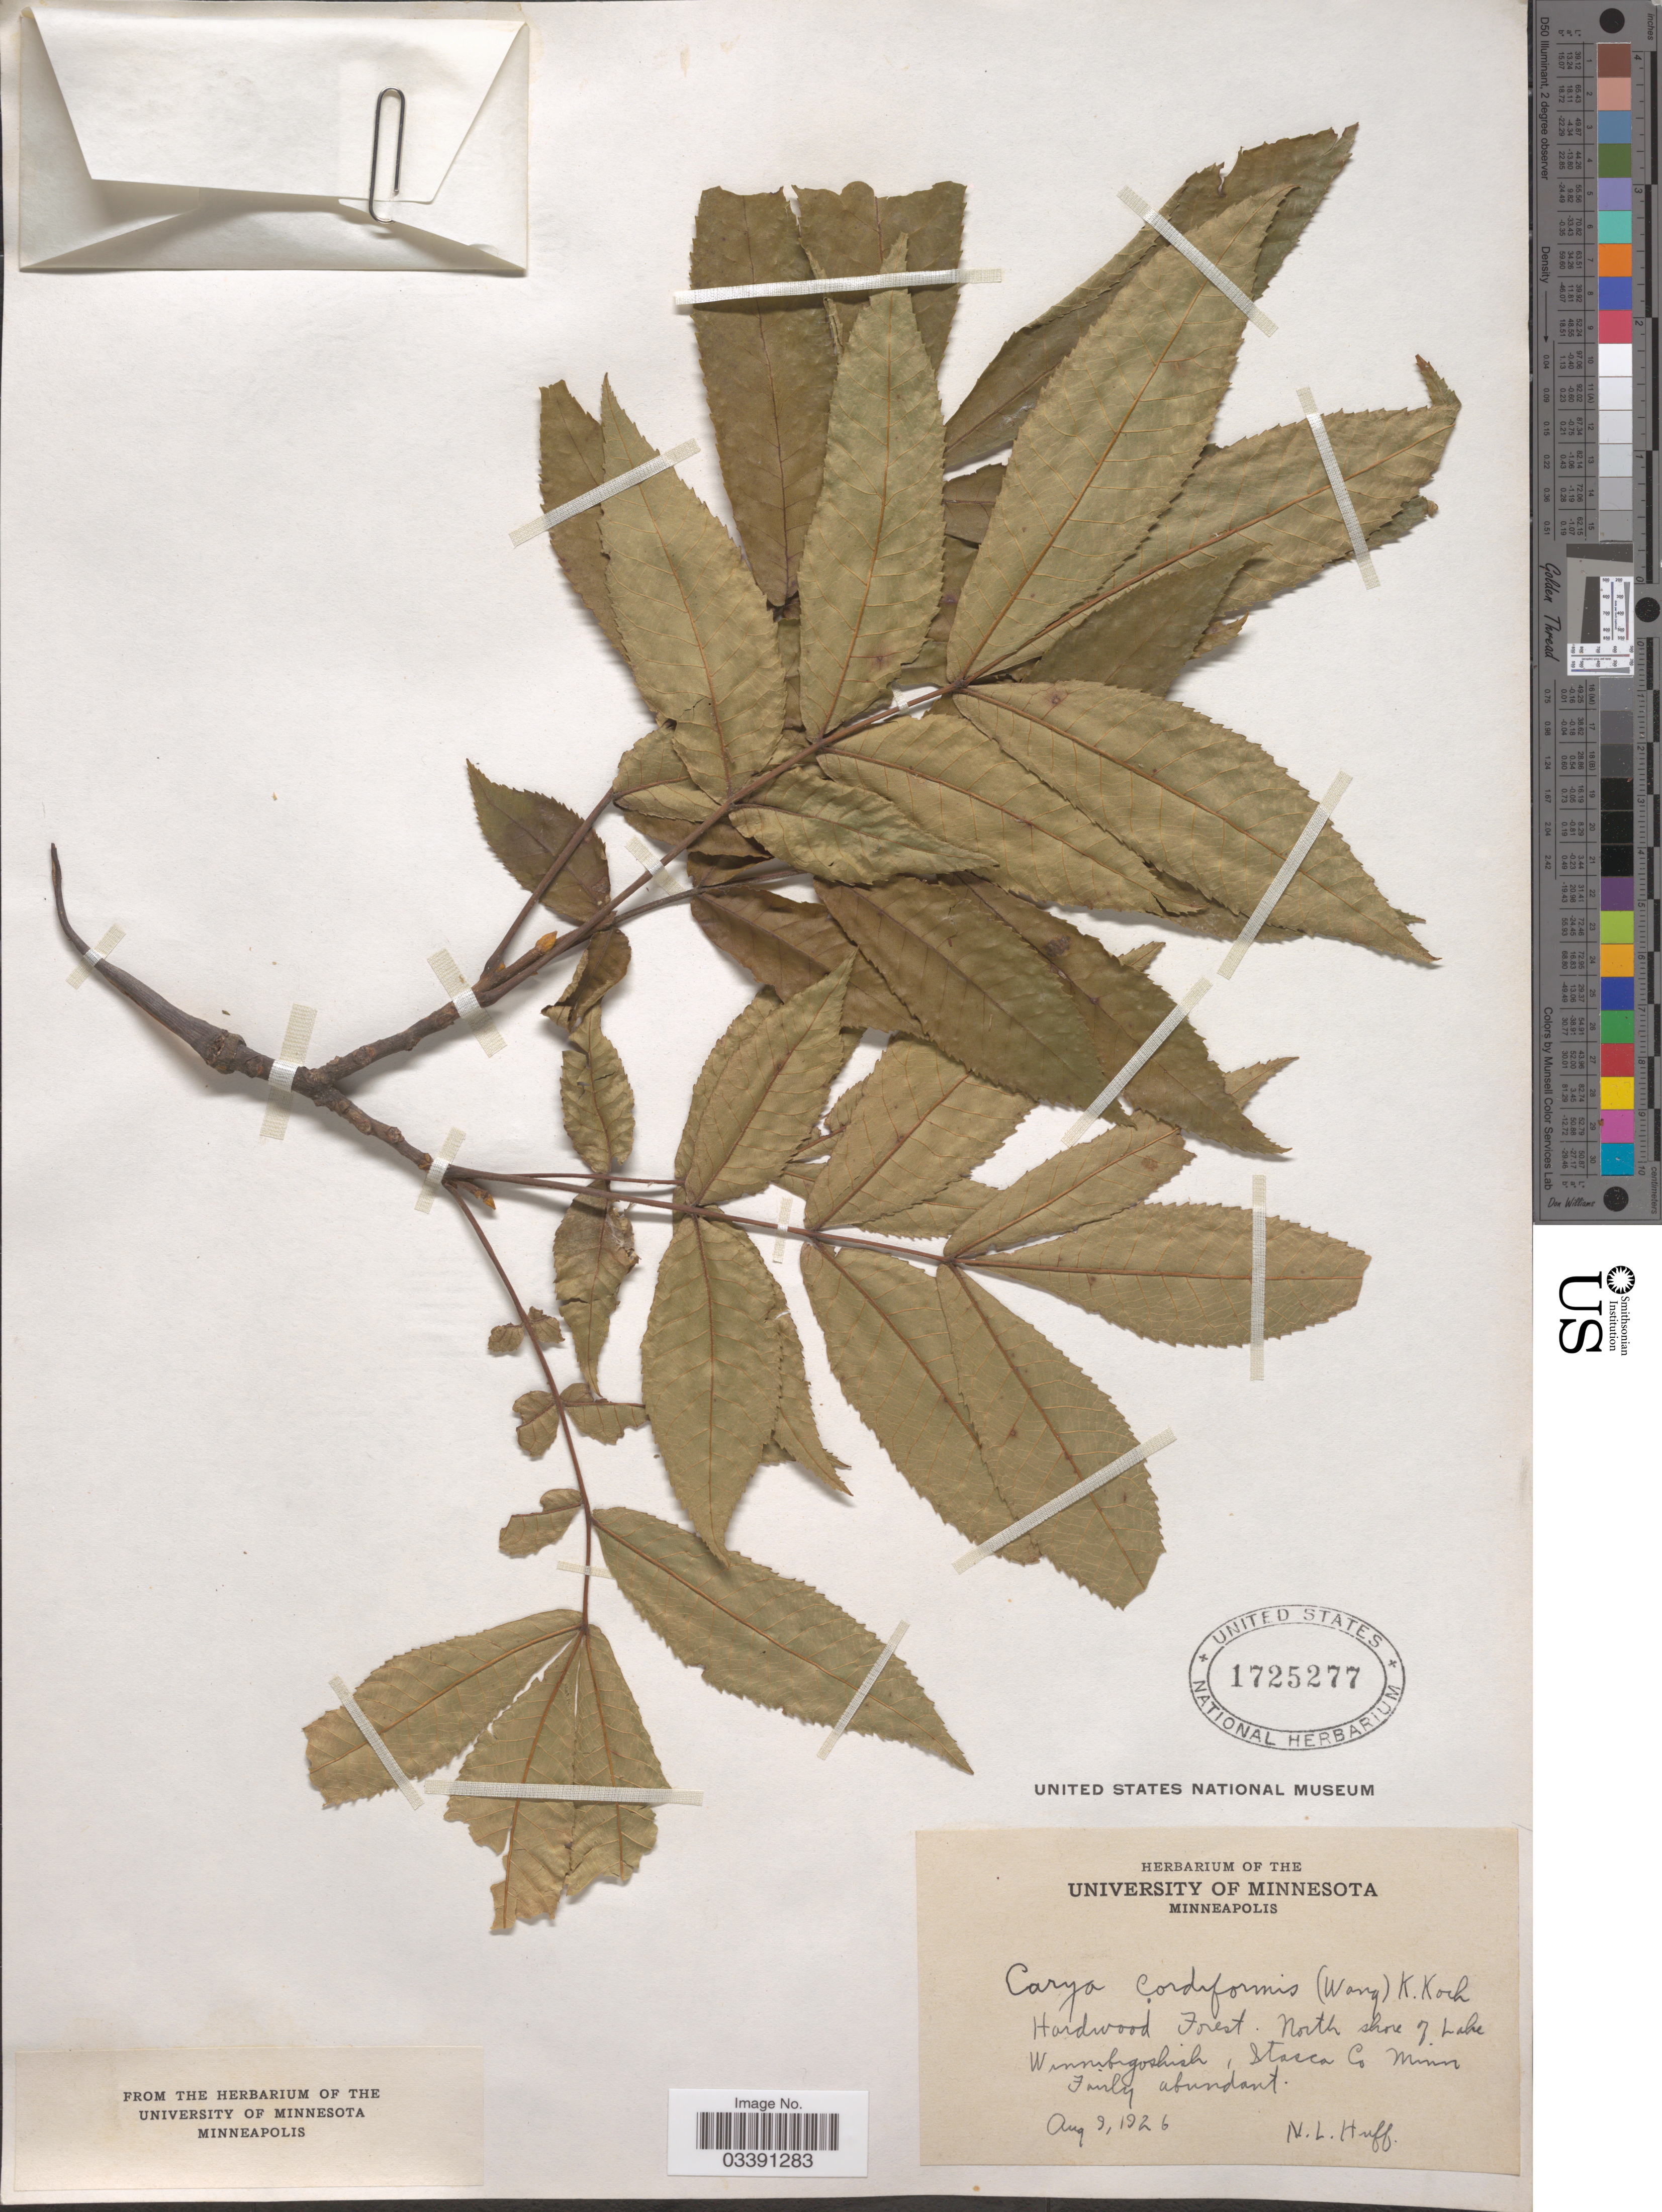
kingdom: Plantae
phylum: Tracheophyta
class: Magnoliopsida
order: Fagales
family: Juglandaceae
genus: Carya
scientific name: Carya cordiformis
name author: (Wangenh.) K. Koch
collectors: N. Huff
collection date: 1926-08-09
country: United States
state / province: Minnesota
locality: Hardwood Forest. North shore of Lake Winnibigoshish, Itasca Co.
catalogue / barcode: US 1725277